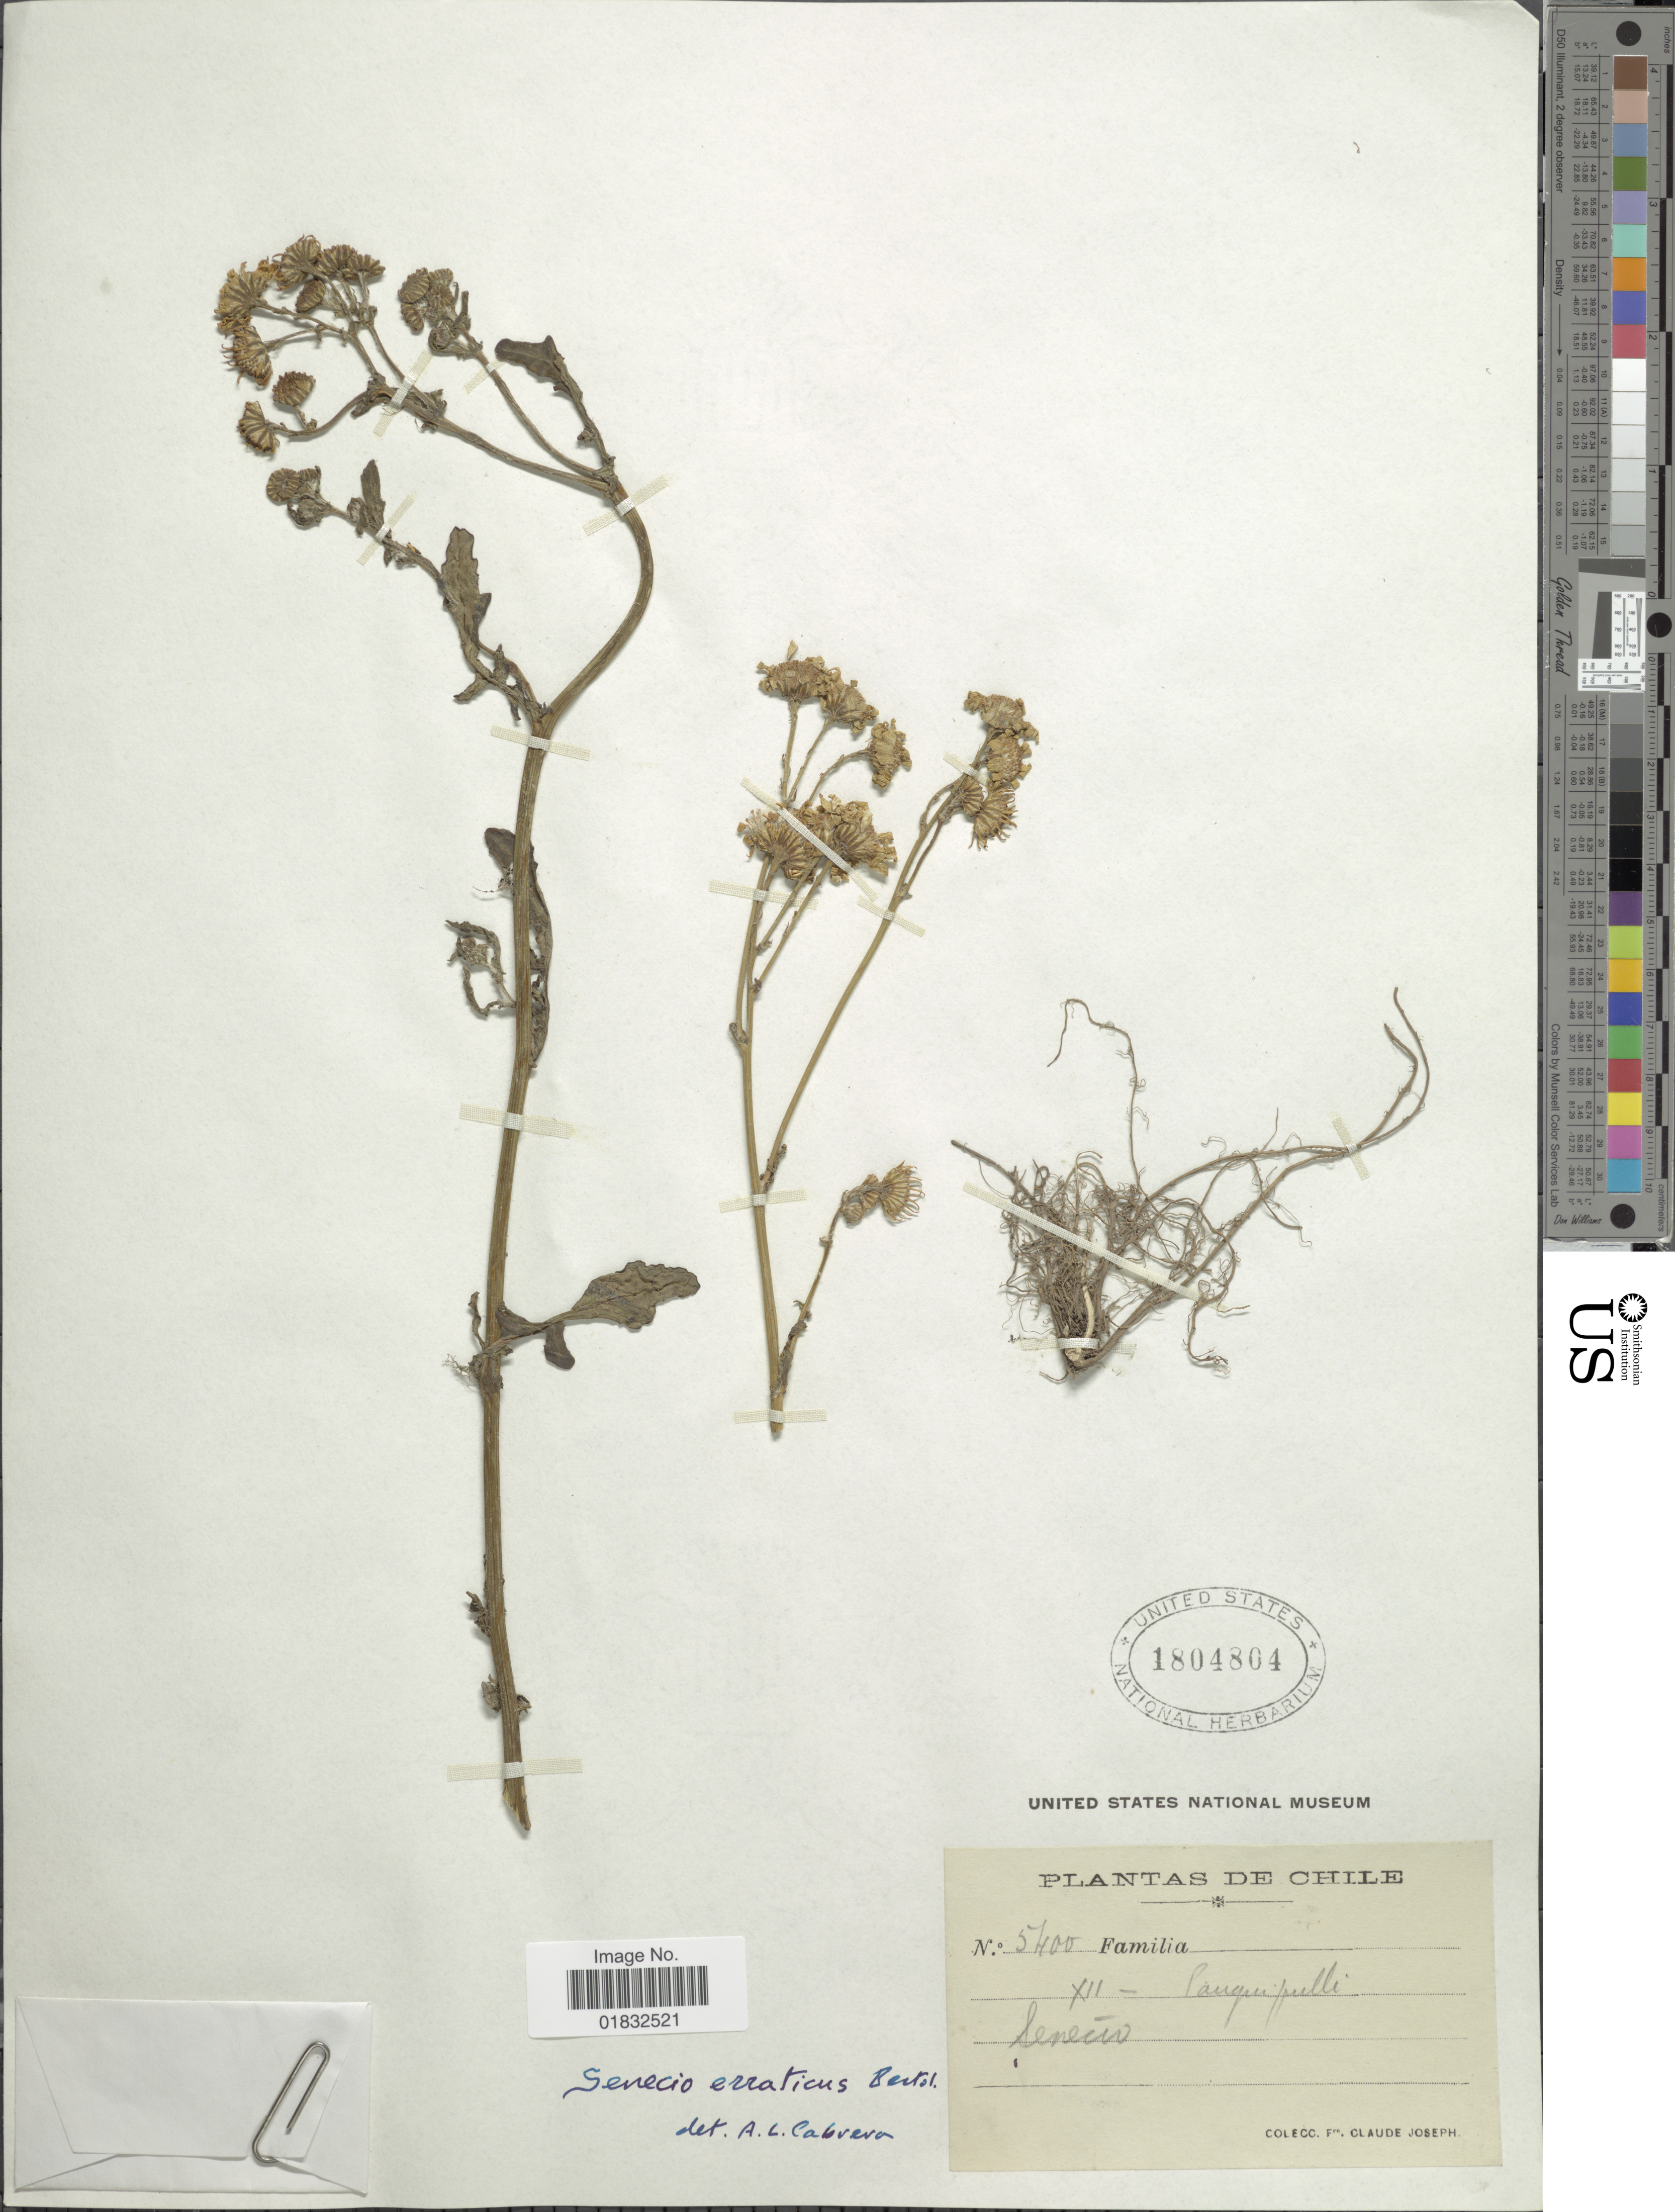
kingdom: Plantae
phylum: Tracheophyta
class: Magnoliopsida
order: Asterales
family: Asteraceae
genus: Jacobaea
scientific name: Jacobaea aquatica var. erratica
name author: (Bertol.) Pelser & Meijden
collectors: Bro. Claude-Joseph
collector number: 5400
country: Chile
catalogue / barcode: US 1804804